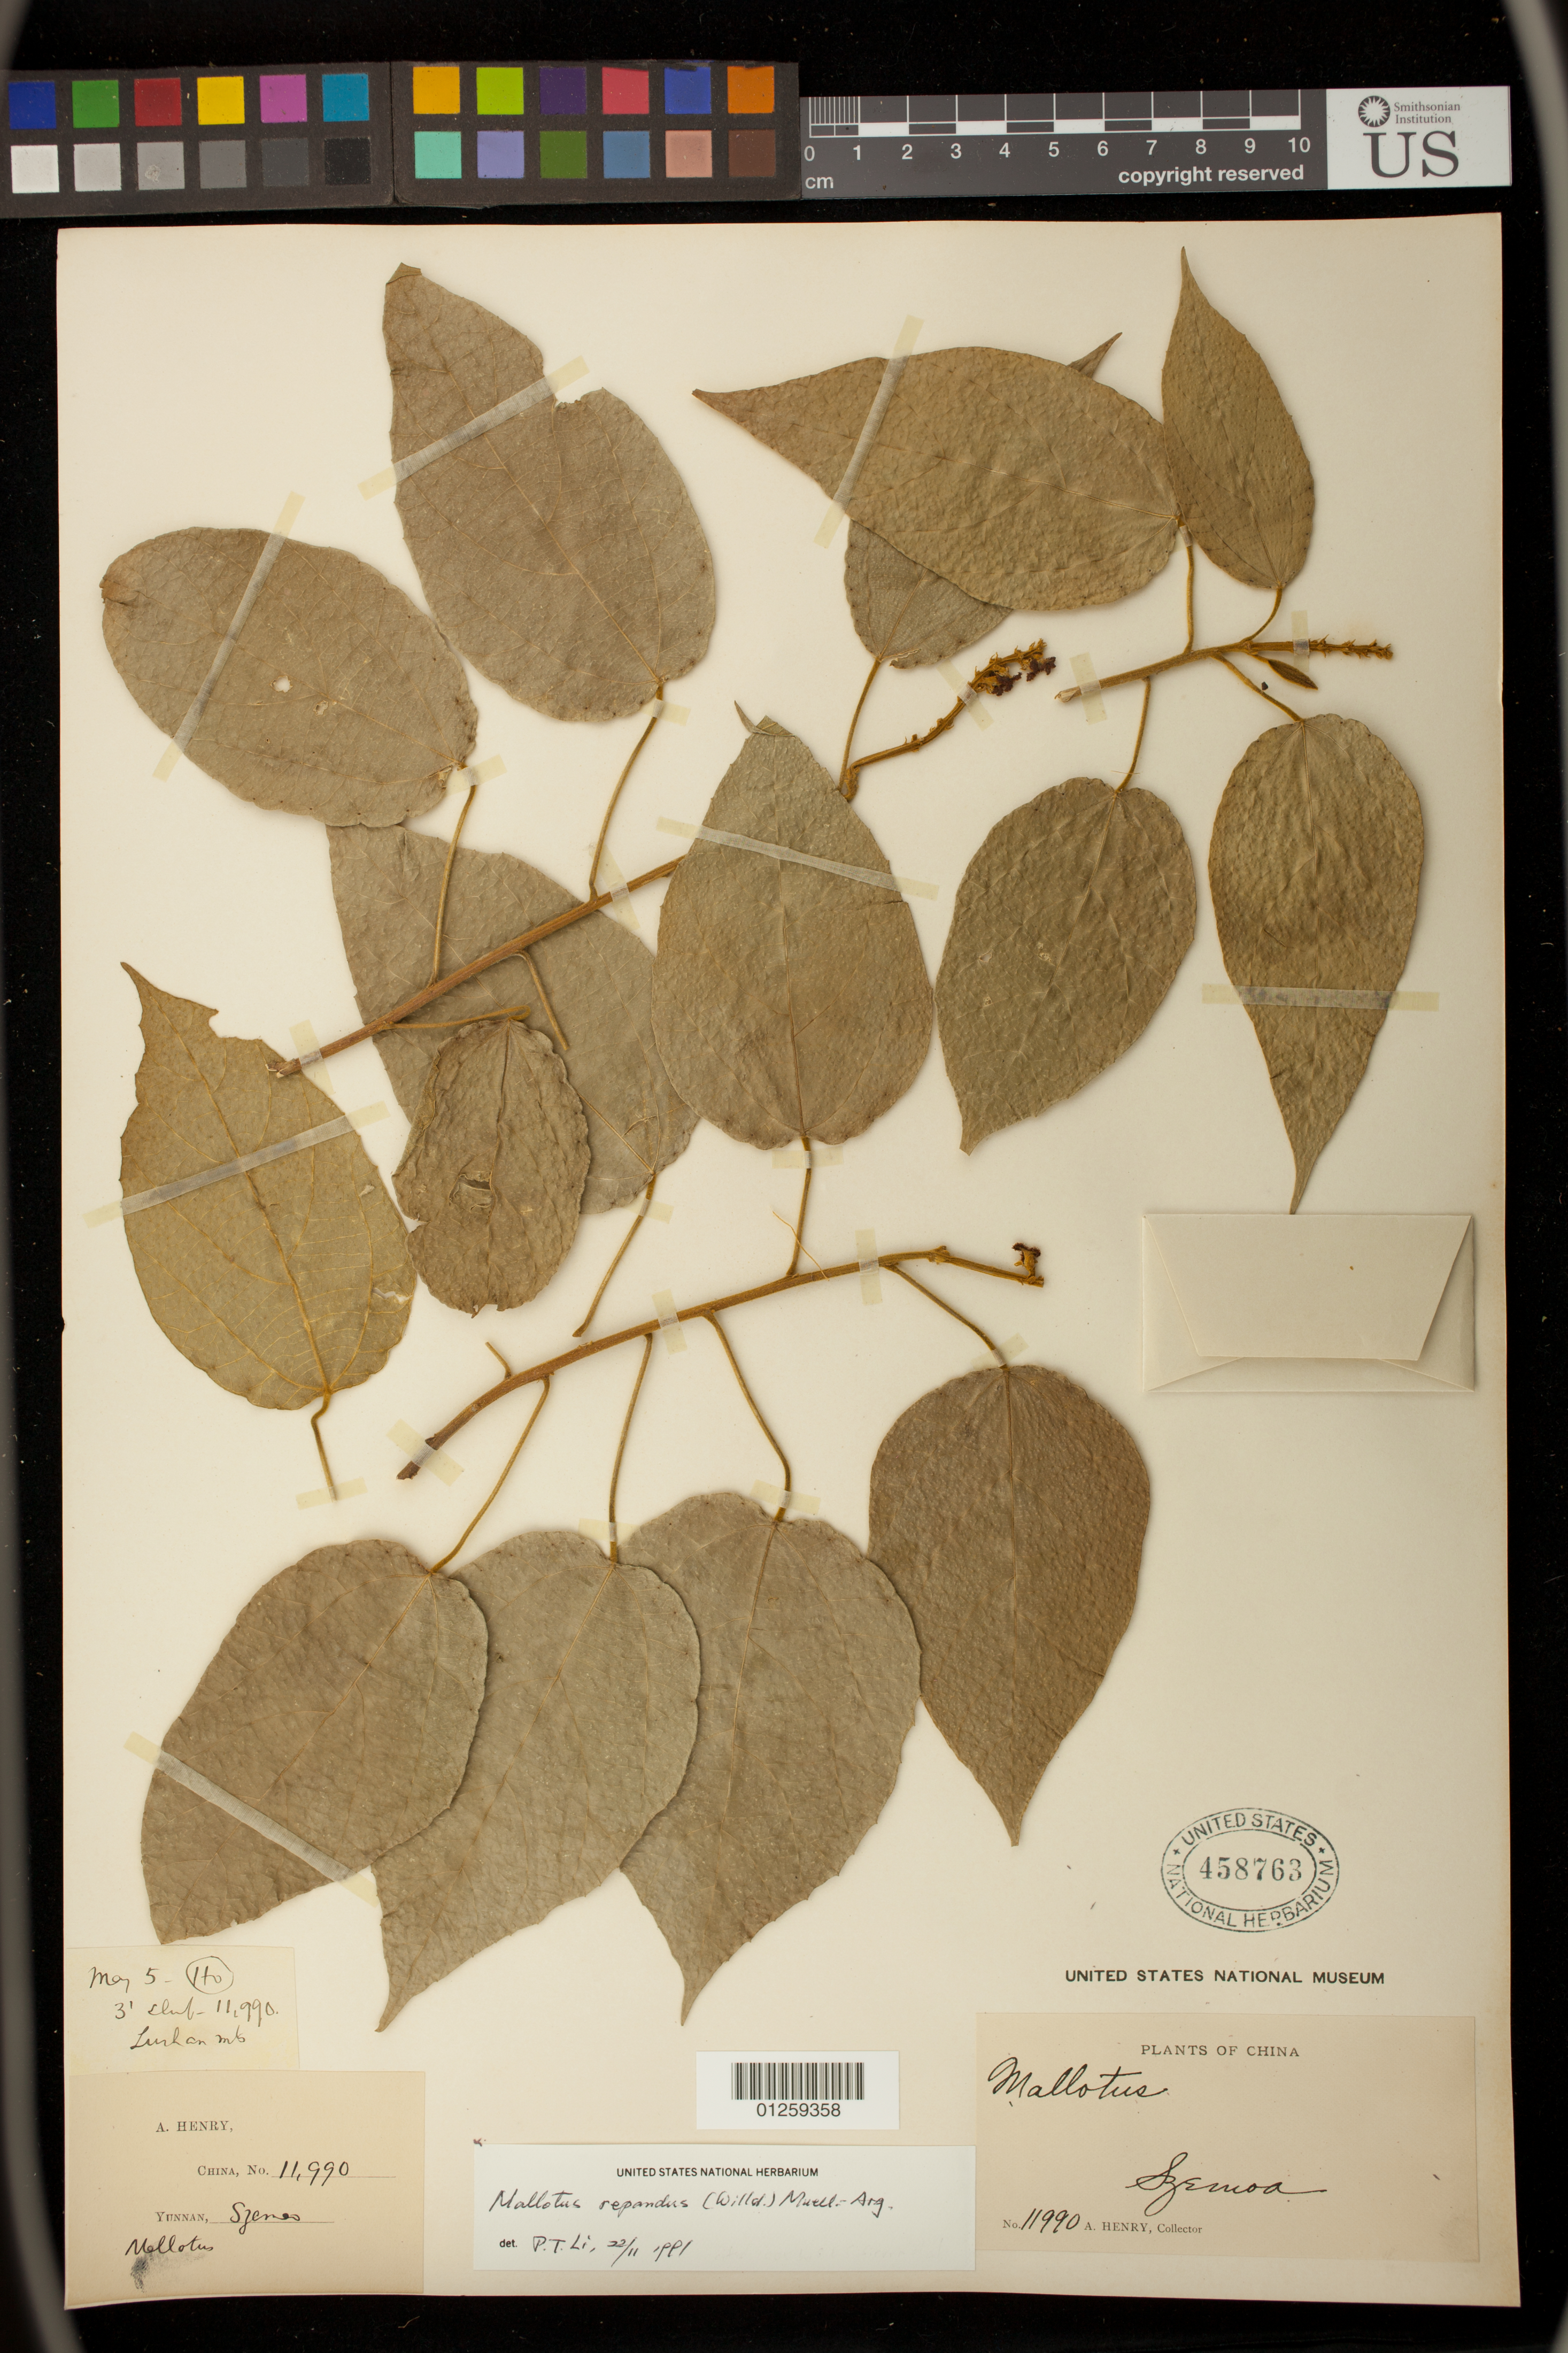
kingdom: Plantae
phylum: Tracheophyta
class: Magnoliopsida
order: Malpighiales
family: Euphorbiaceae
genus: Mallotus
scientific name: Mallotus repandus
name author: (Rottler) Müll. Arg.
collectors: A. Henry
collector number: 11990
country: China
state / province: Yunnan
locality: Szemoa.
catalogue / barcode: US 458763